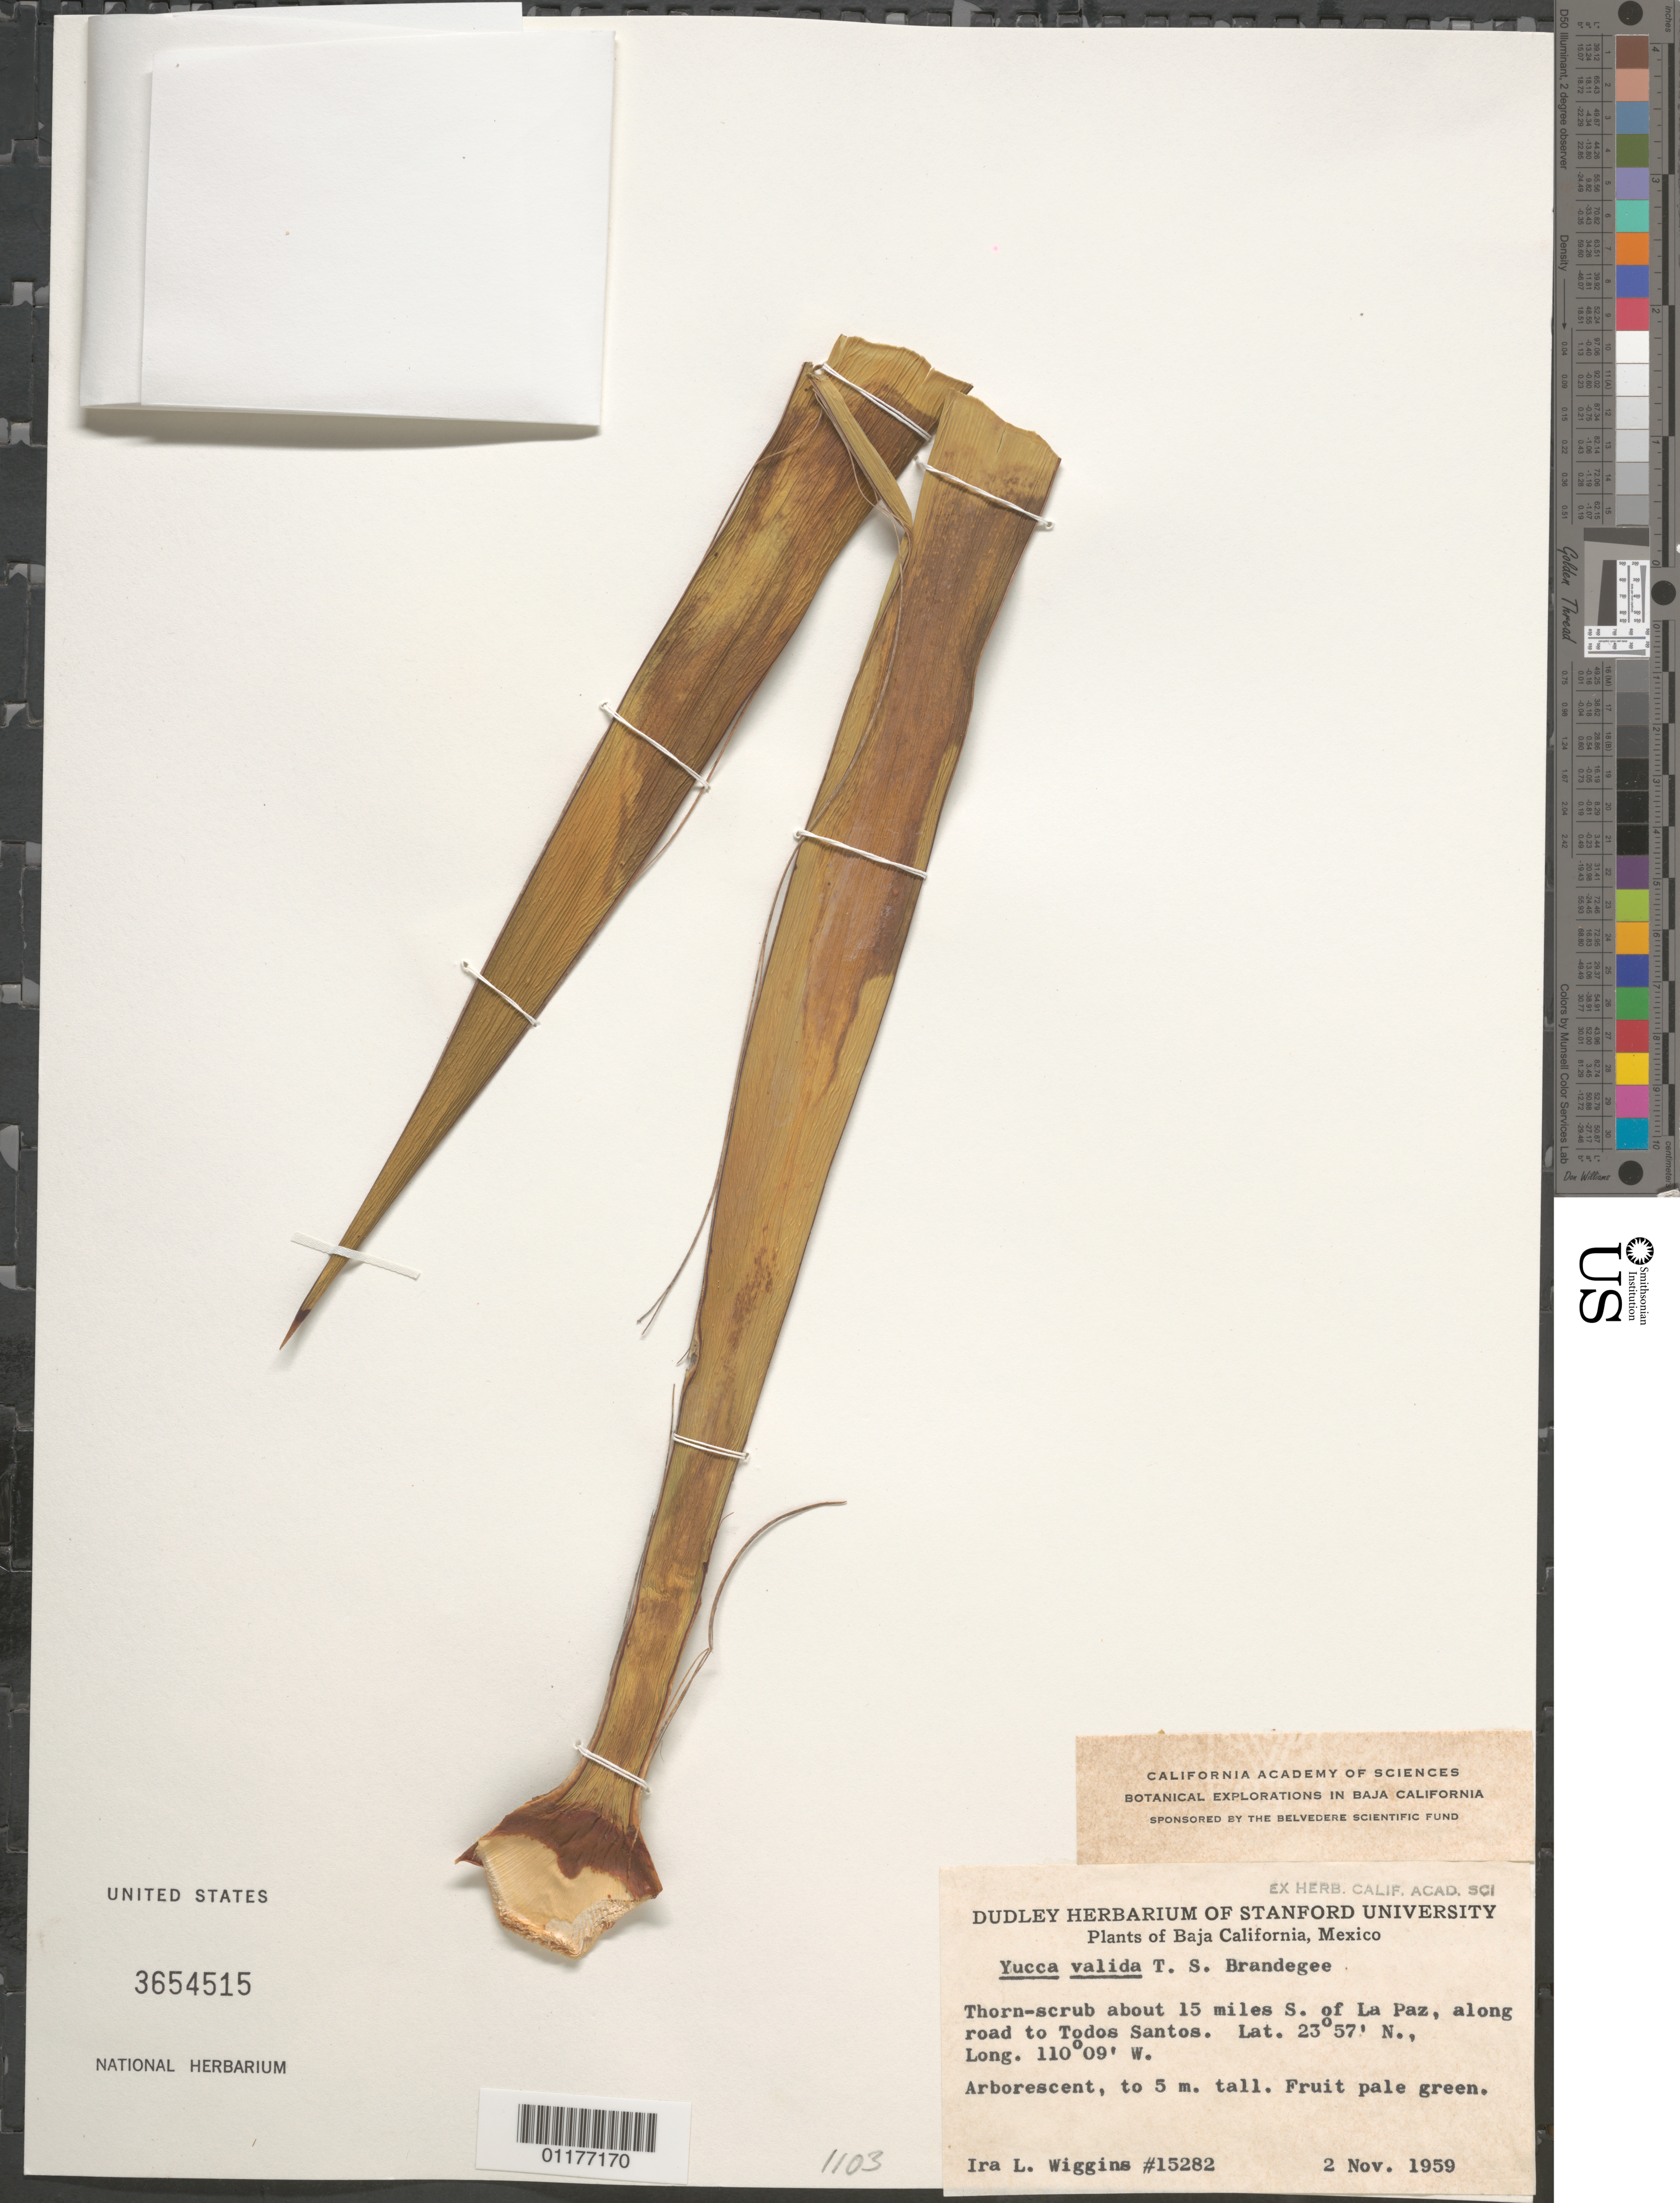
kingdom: Plantae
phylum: Tracheophyta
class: Liliopsida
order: Asparagales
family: Asparagaceae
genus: Yucca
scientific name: Yucca valida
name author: Brandegee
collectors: I. L. Wiggins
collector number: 15282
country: Mexico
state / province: Baja California Sur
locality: S of La Paz, along road to Todos Santos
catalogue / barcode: US 3654515